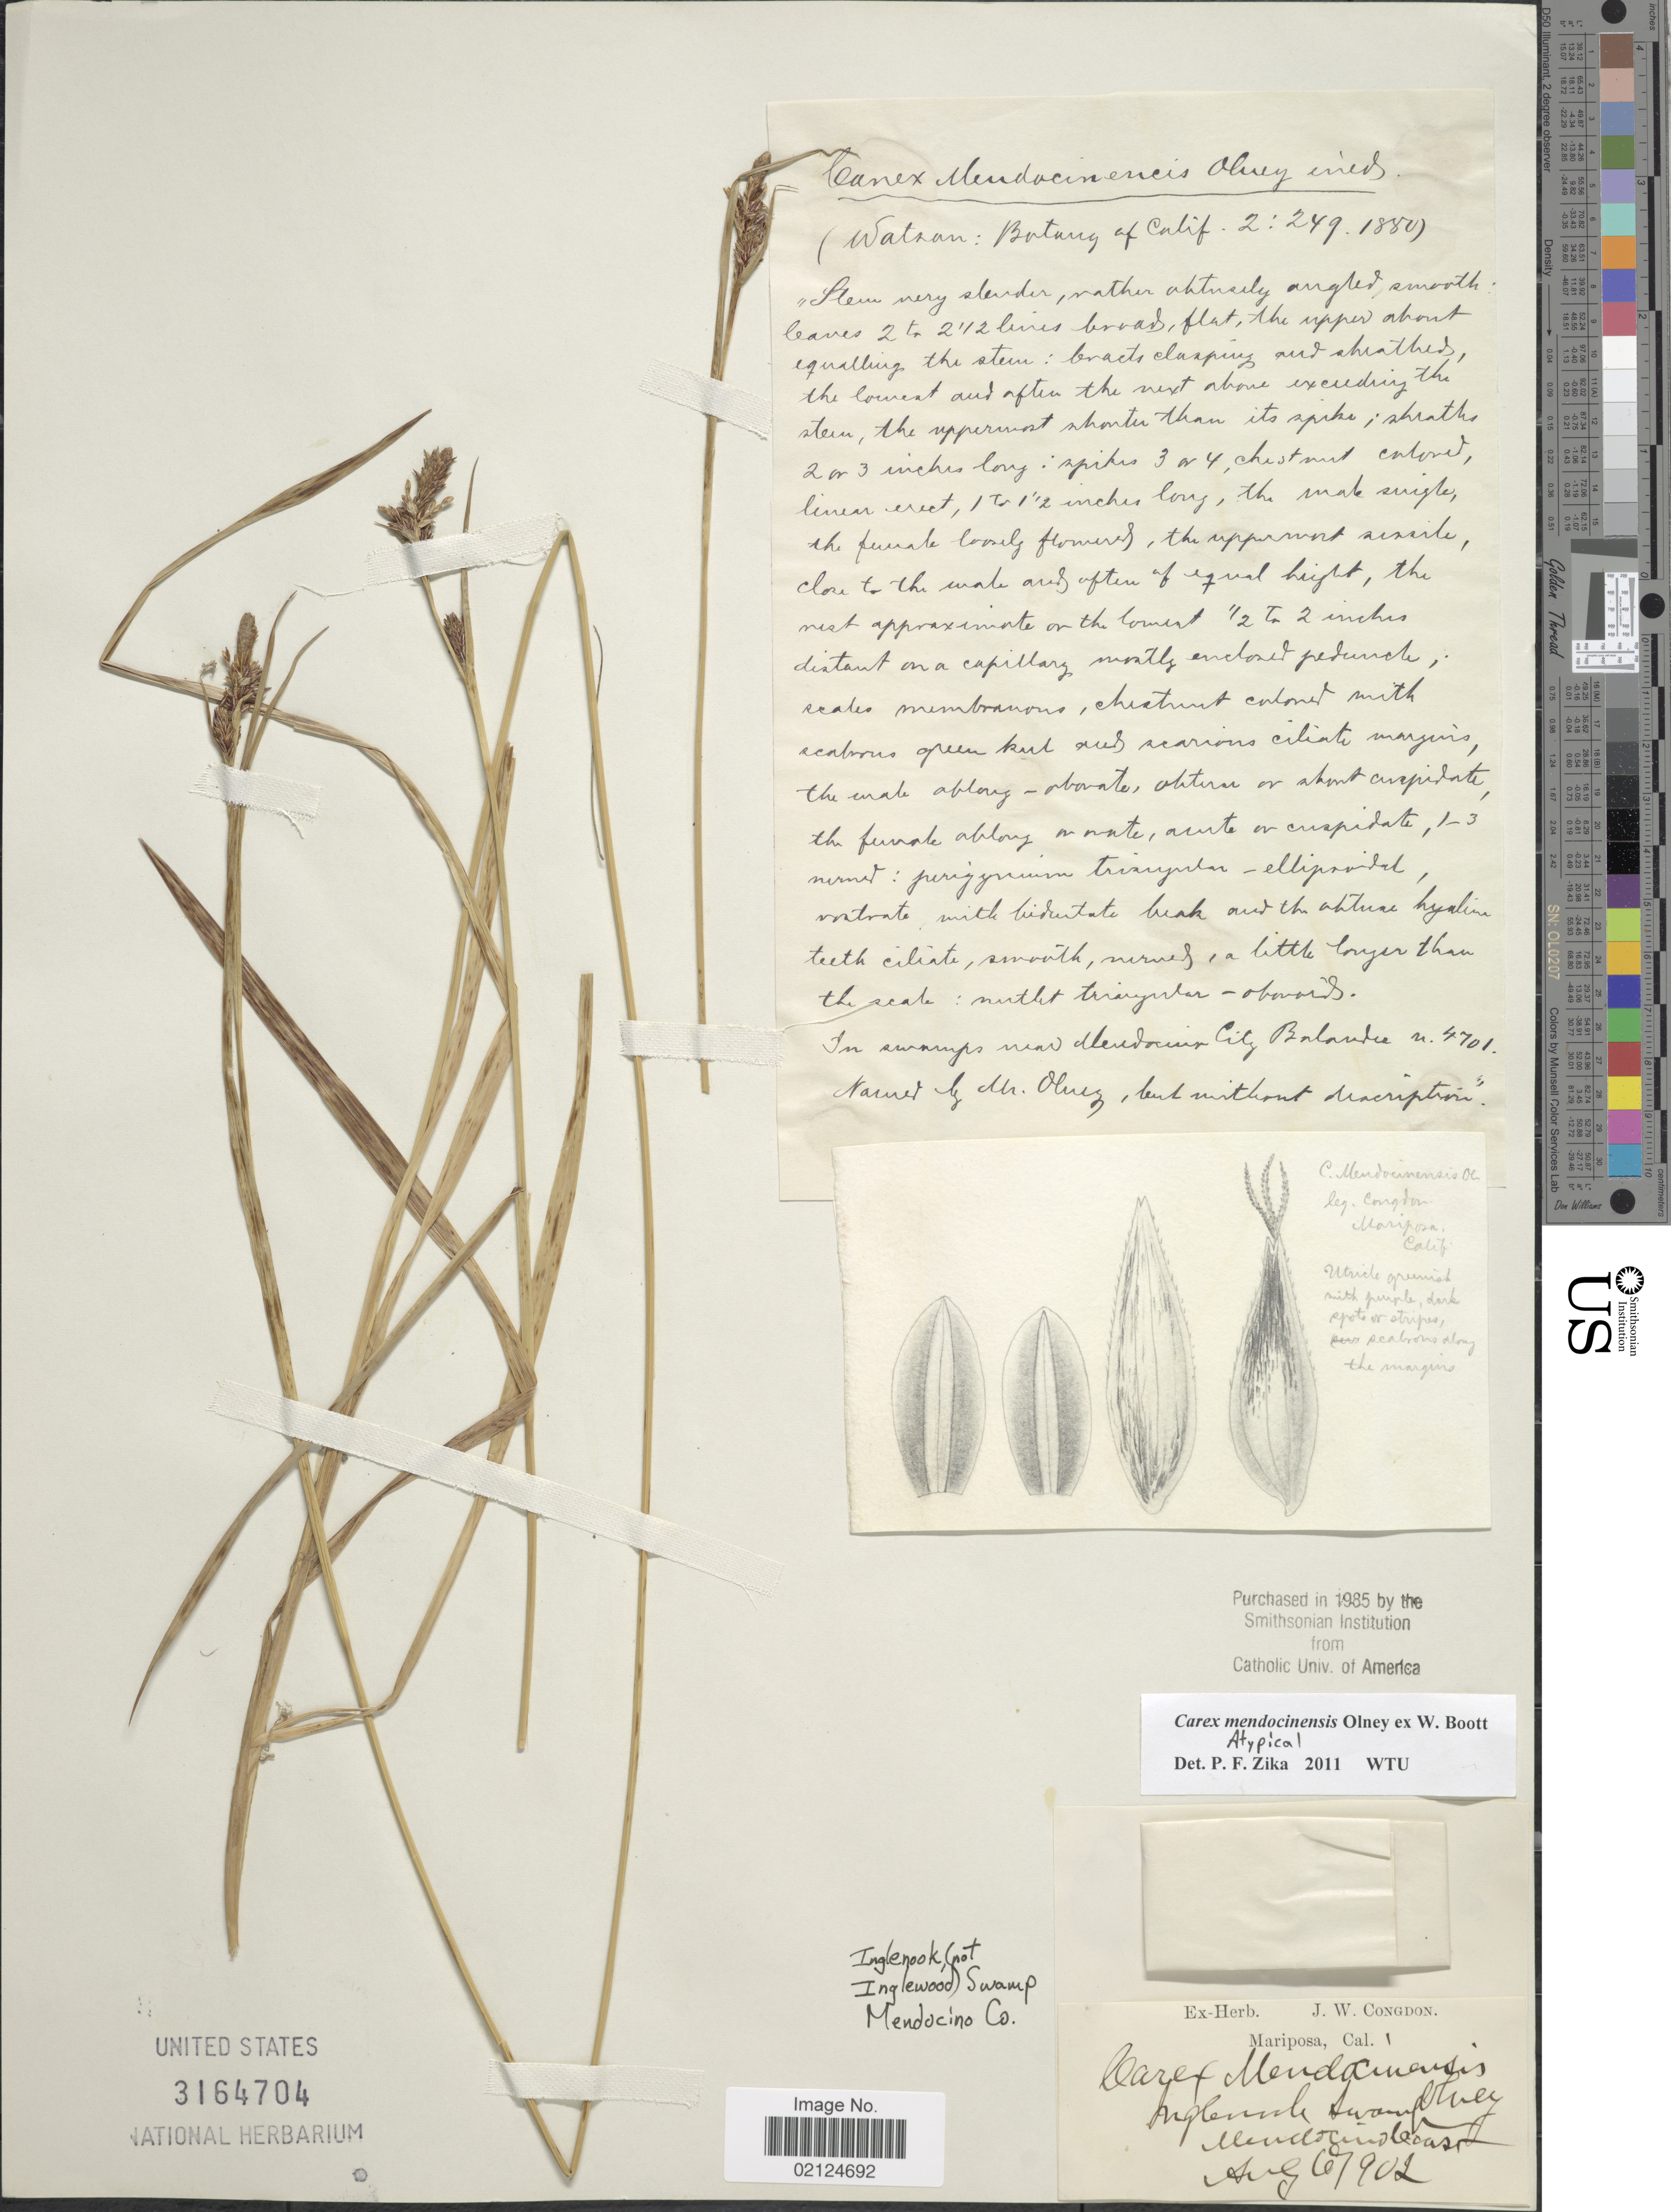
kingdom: Plantae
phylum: Tracheophyta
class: Liliopsida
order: Poales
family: Cyperaceae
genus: Carex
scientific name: Carex mendocinensis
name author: Olney ex Boott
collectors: ex herb. J. W. Congdon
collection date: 1902-08-06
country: United States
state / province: California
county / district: Mendocino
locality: Inglenook Swamp. Mendocino Co.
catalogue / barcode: US 3164704